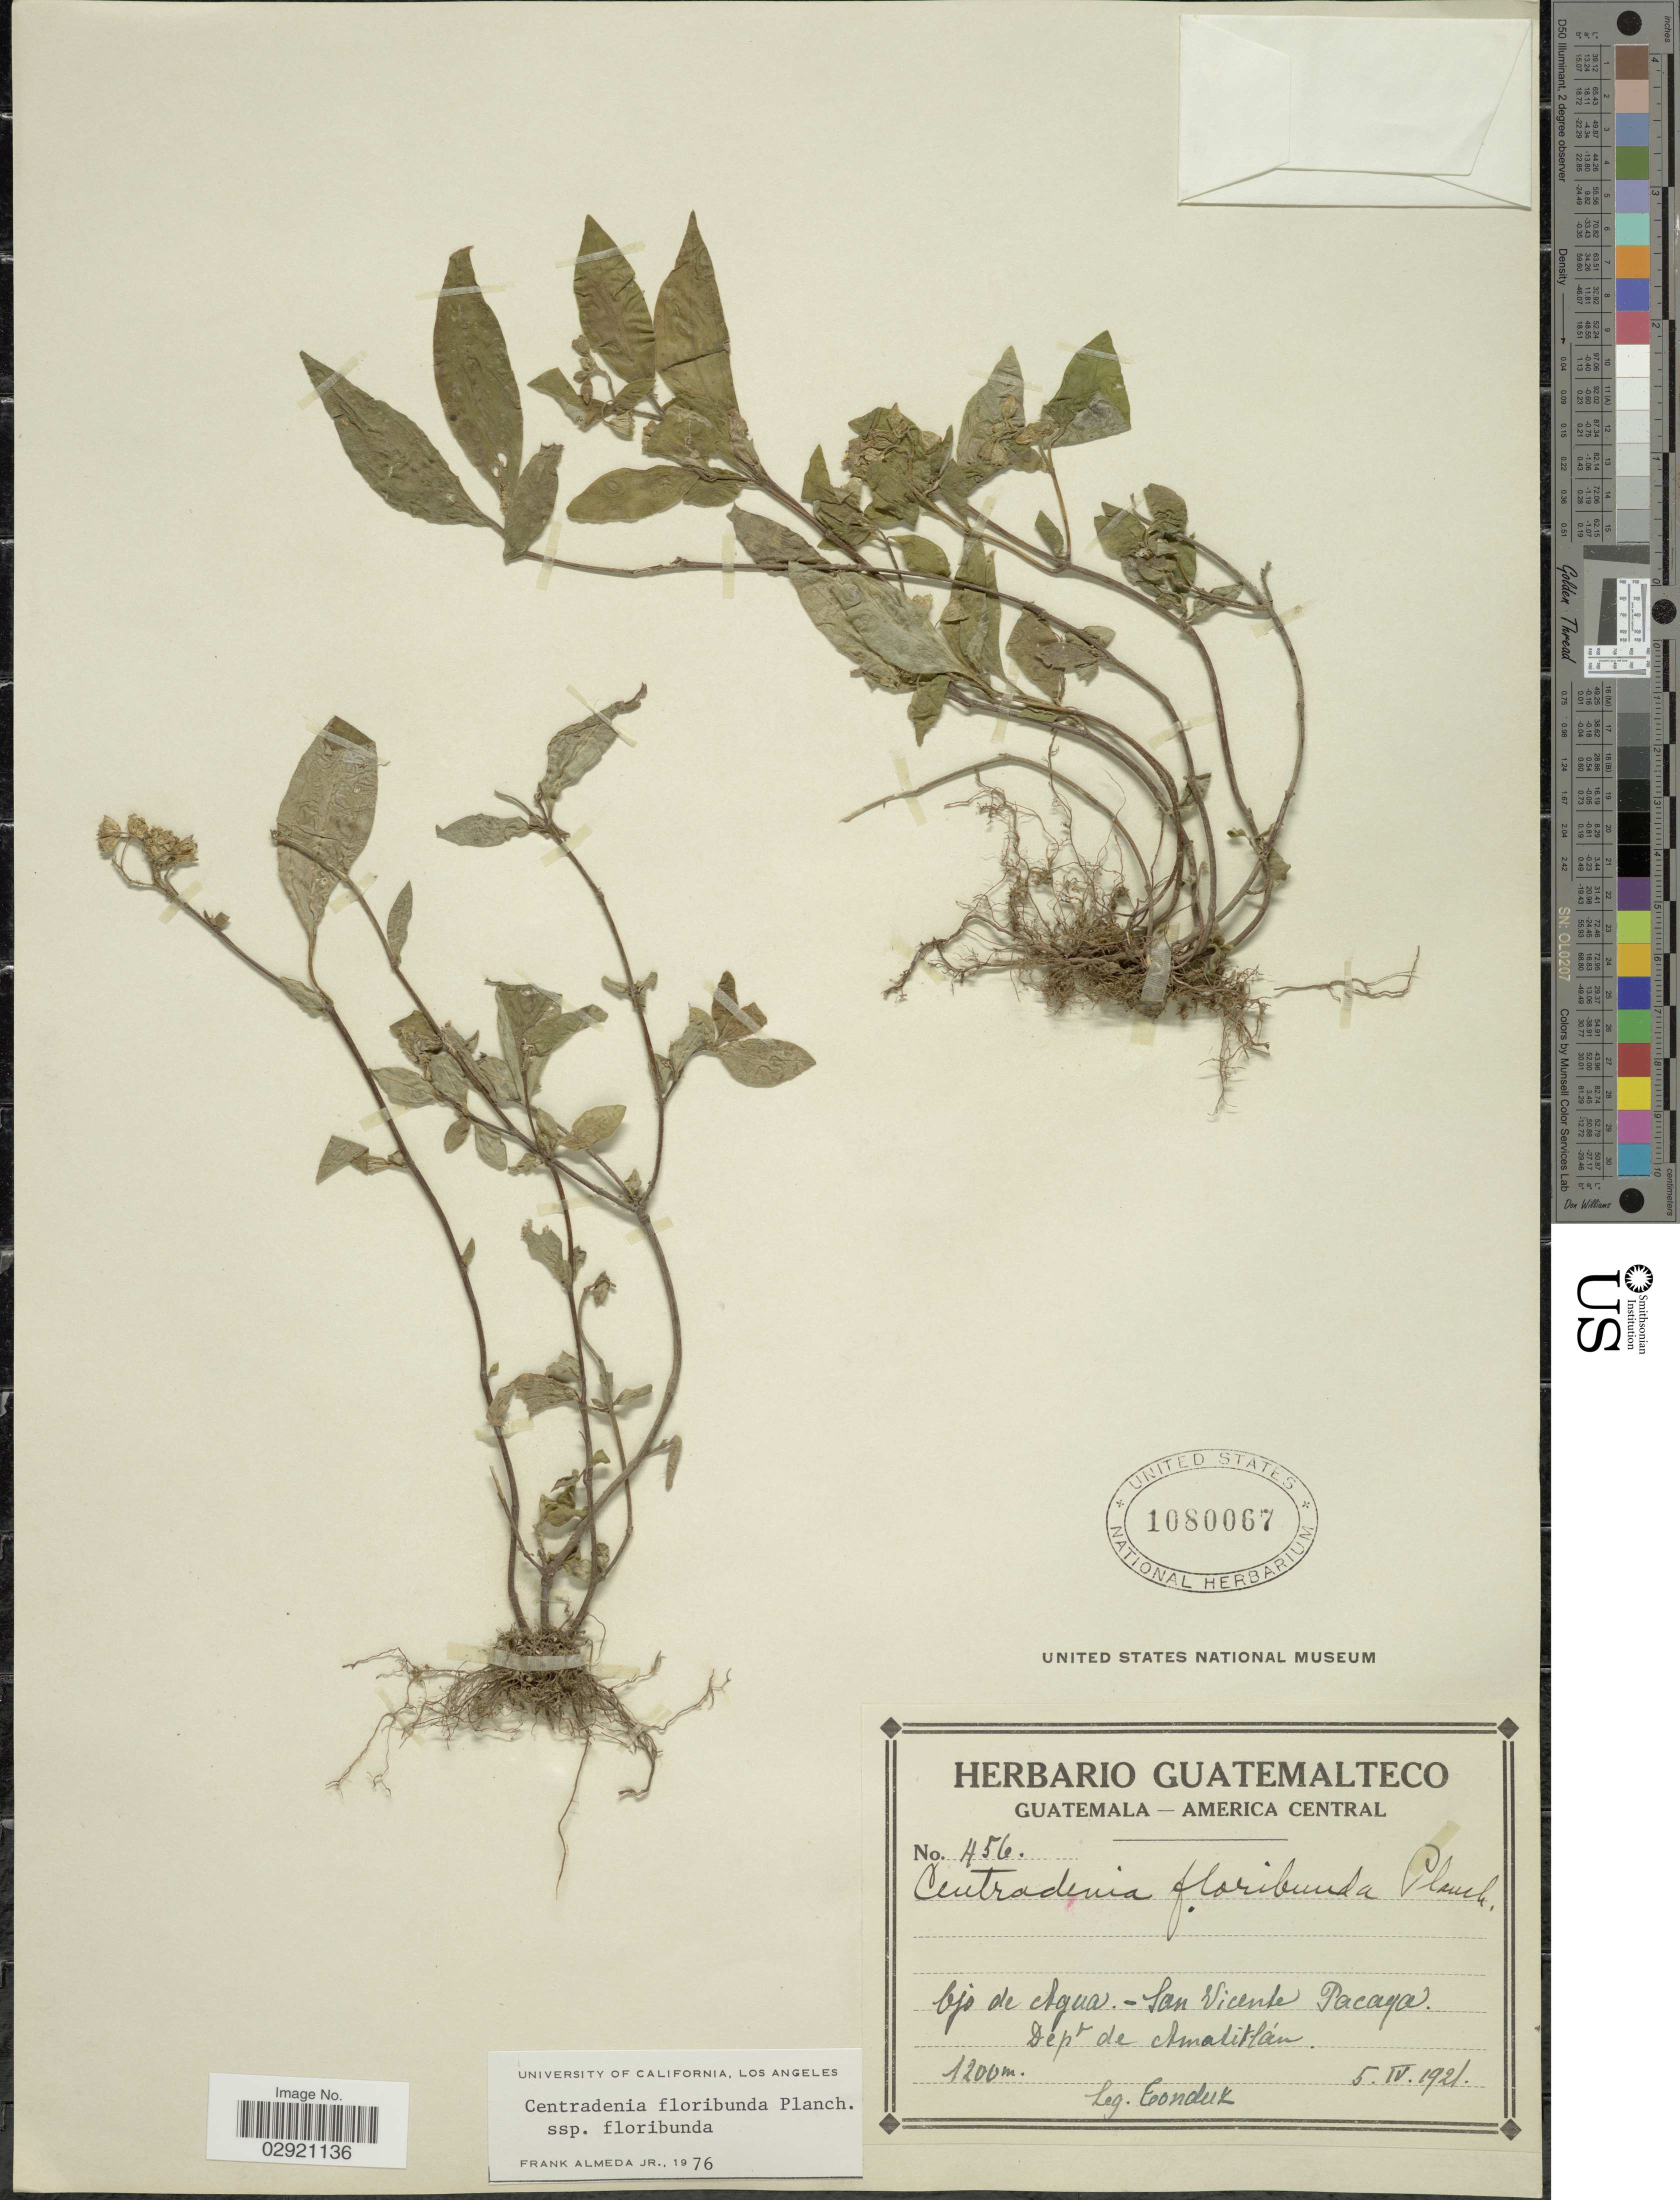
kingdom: Plantae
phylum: Tracheophyta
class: Magnoliopsida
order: Myrtales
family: Melastomataceae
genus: Centradenia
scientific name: Centradenia floribunda subsp. floribunda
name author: Planch.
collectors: Tonduz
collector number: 456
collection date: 1921-04-05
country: Guatemala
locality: Bjo de Agua.- San Vicente Pacaya. Dept. de Amatitlán.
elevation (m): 1200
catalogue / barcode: US 1080067